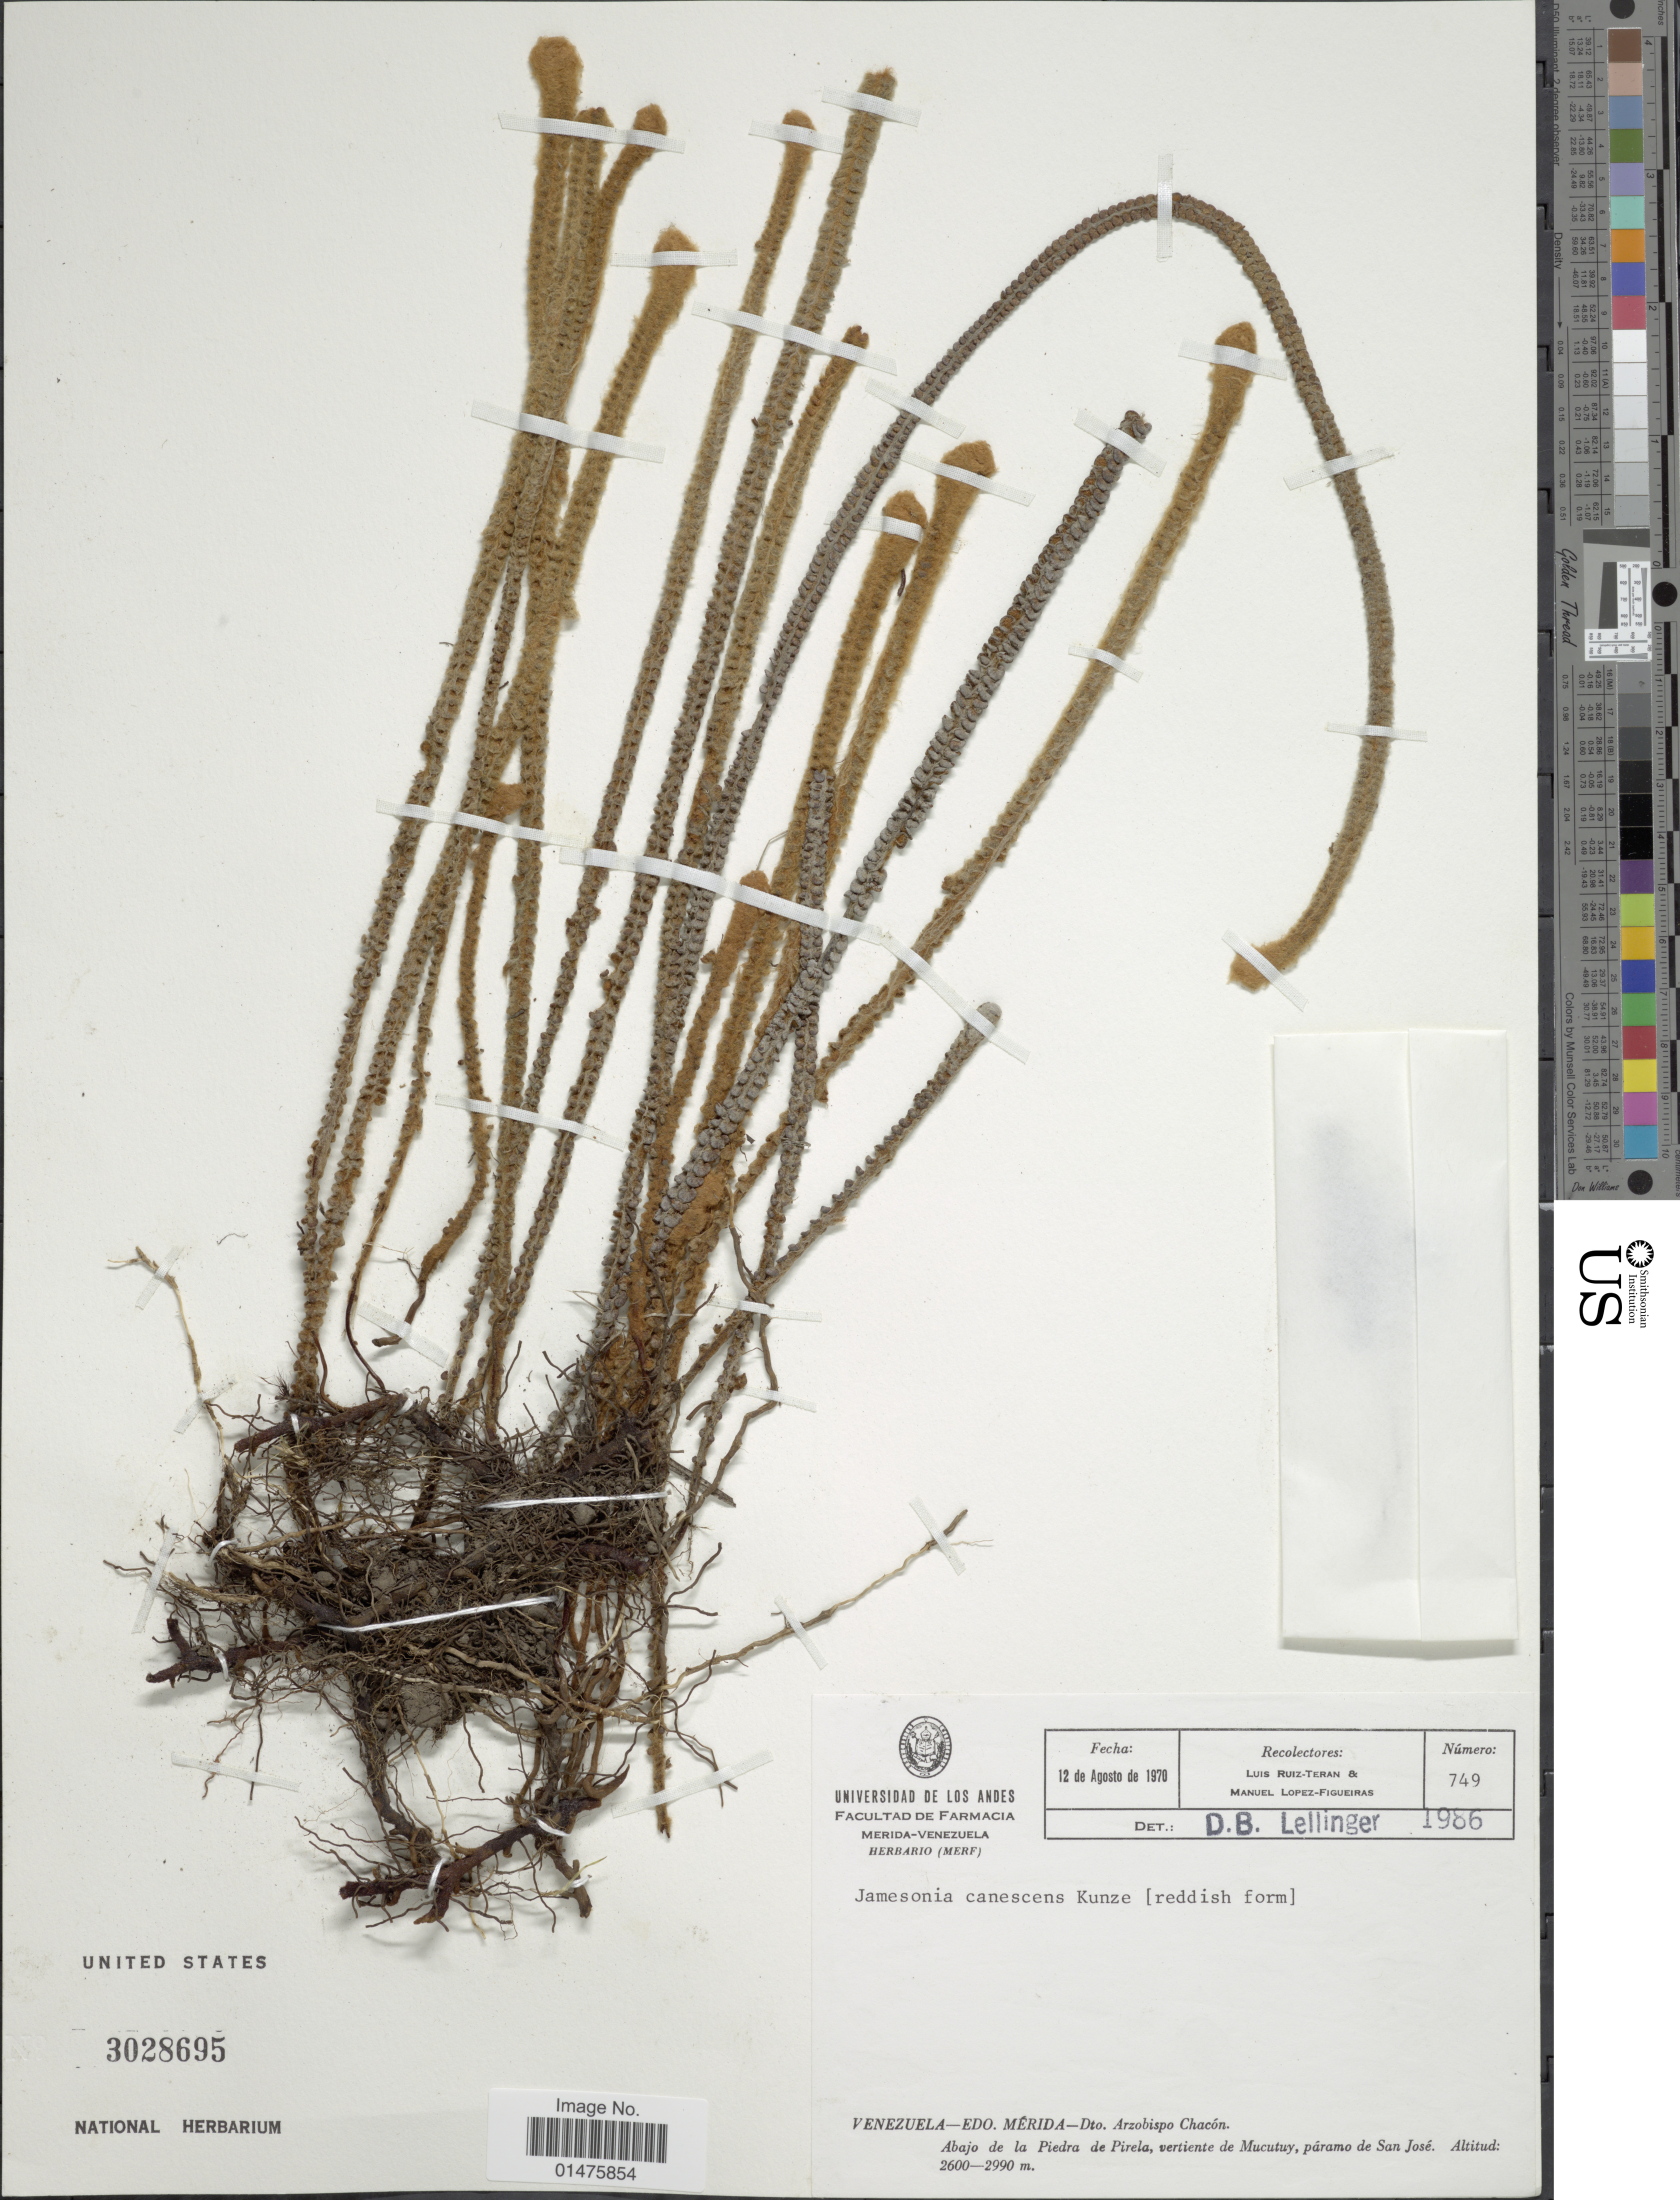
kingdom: Plantae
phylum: Tracheophyta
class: Polypodiopsida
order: Polypodiales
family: Pteridaceae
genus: Jamesonia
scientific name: Jamesonia canescens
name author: Kunze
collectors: L. Teran & M. López Figueiras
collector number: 749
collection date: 1970-08-12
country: Venezuela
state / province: Mérida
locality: Dto Arzobispo Chacón. Abajo de la Piedra de Pirela, vertiente de Mucutuy, páramo de San Jos3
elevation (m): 2600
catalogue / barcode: US 3028695